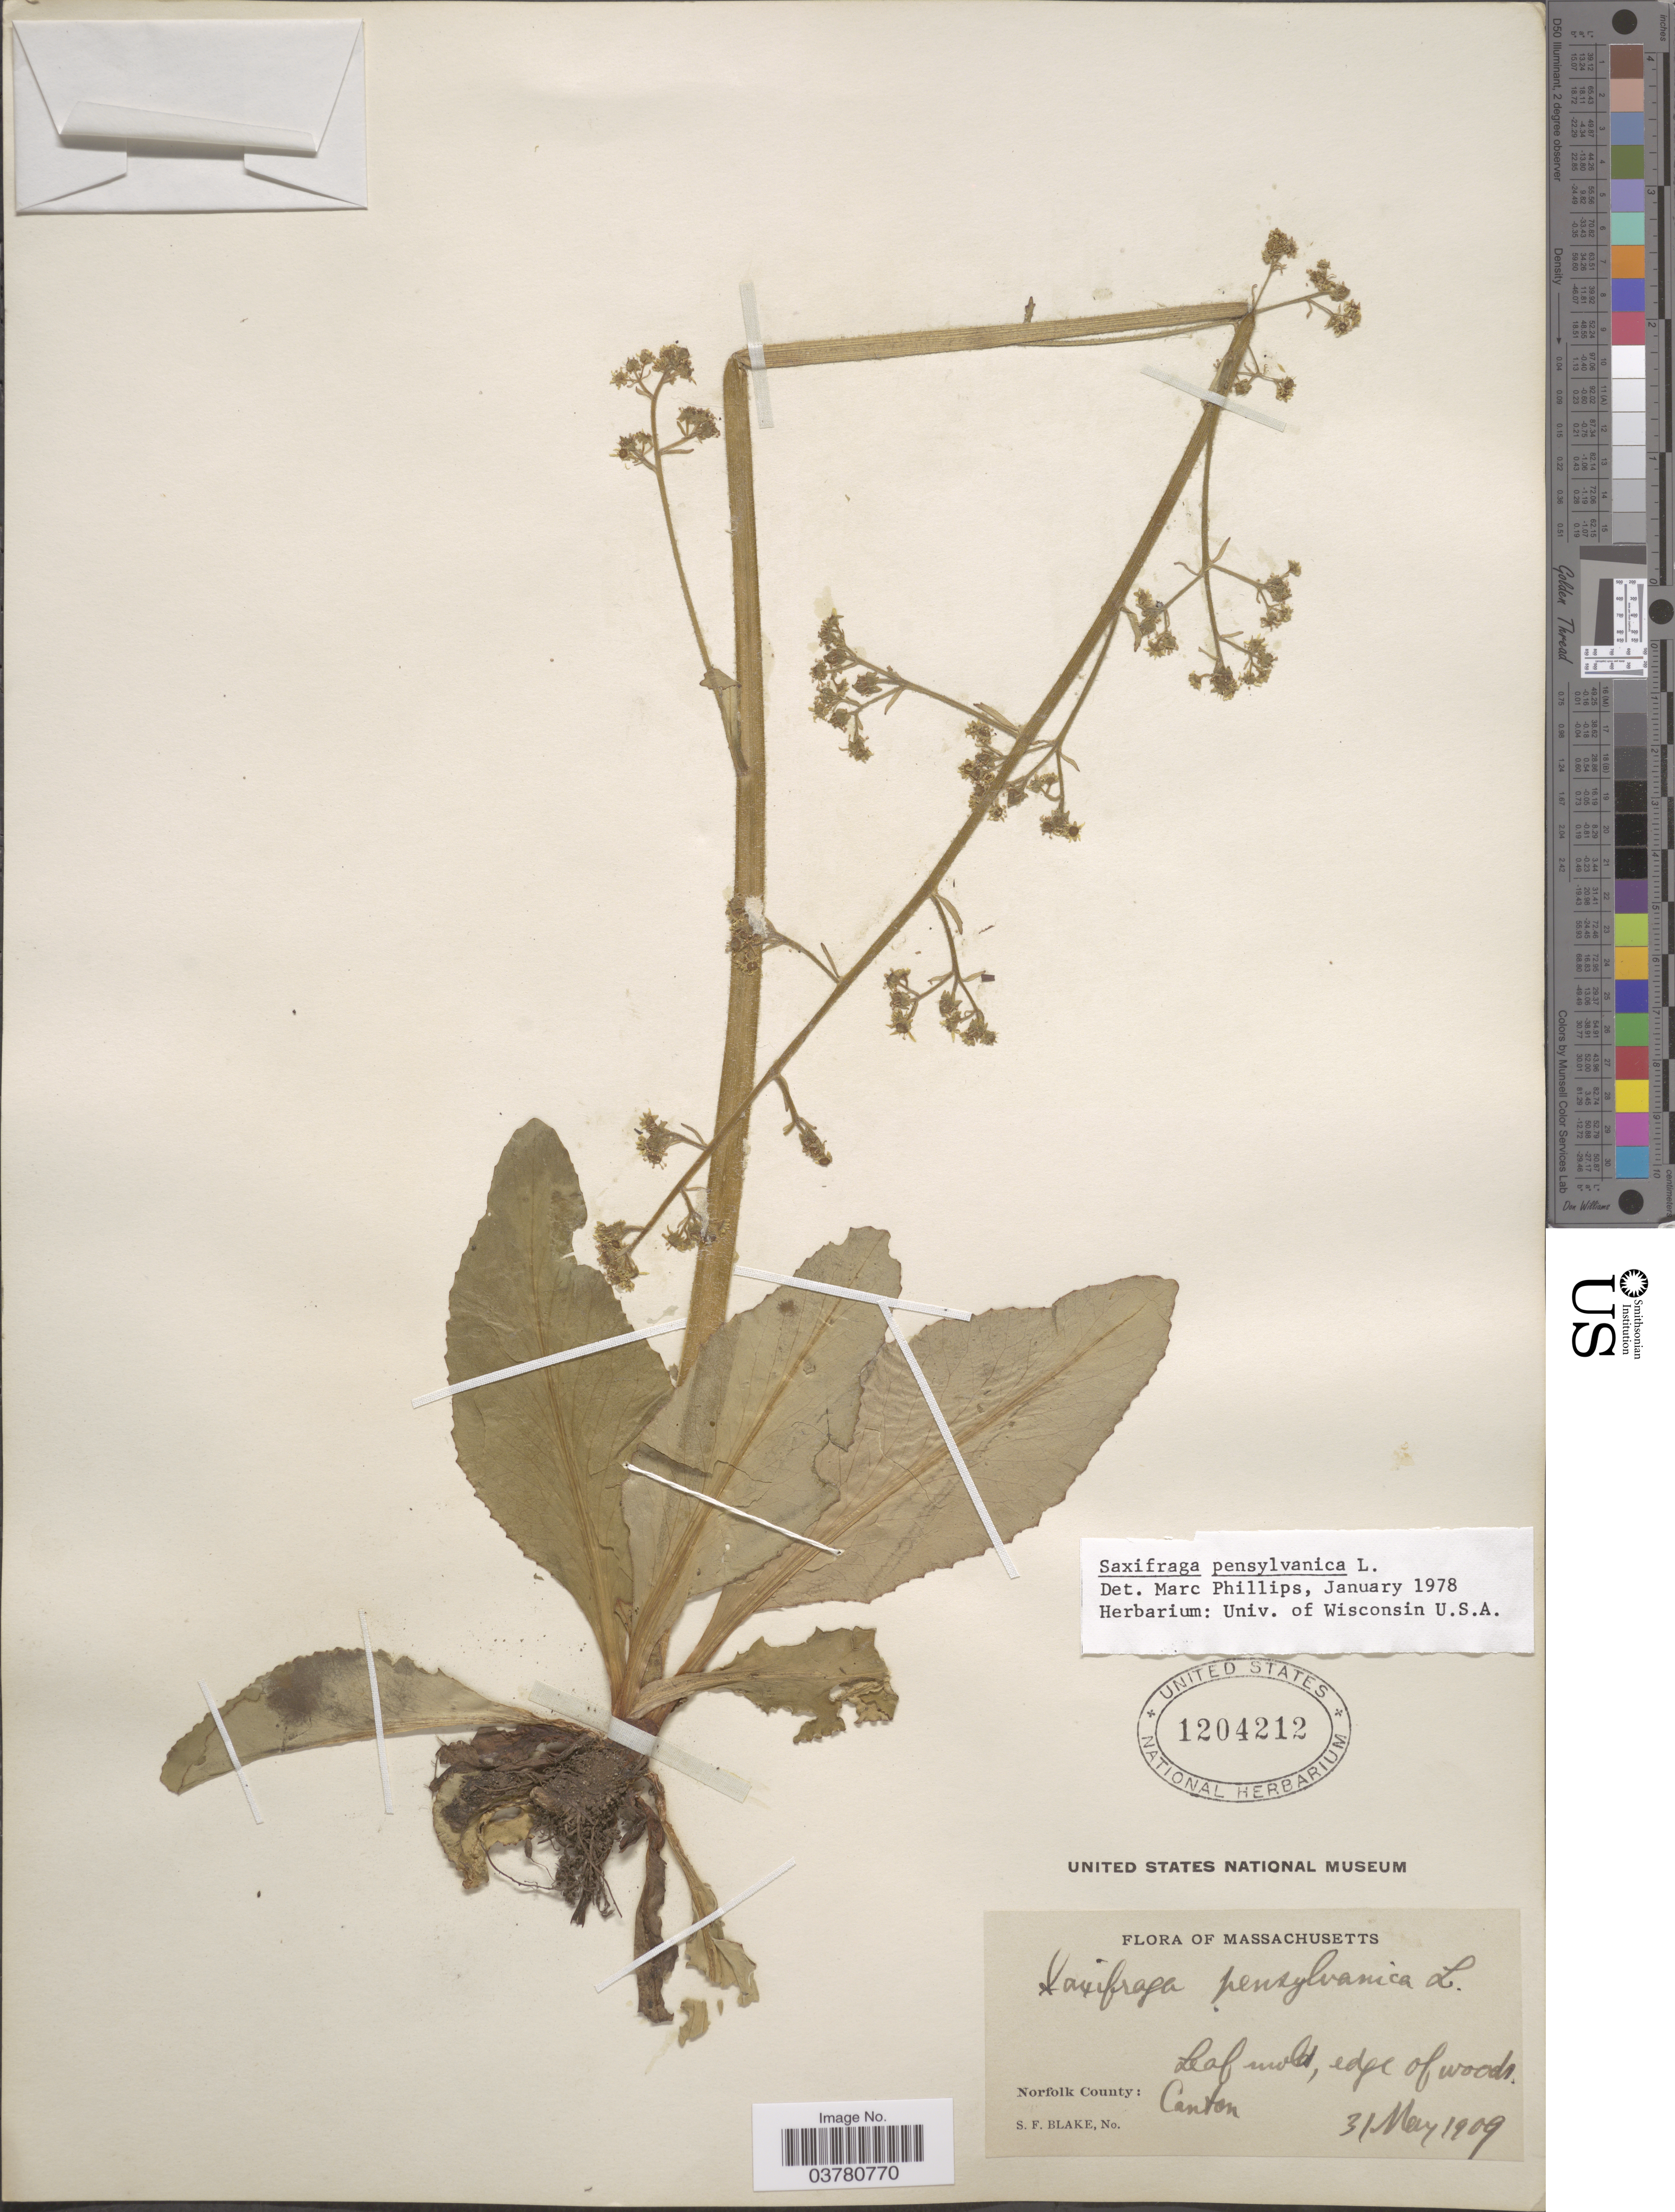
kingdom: Plantae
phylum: Tracheophyta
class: Magnoliopsida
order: Saxifragales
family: Saxifragaceae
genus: Micranthes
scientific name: Micranthes pensylvanica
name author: (L.) Haw.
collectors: S. Blake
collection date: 1909-05-31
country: United States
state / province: Massachusetts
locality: Norfolk County: Canton.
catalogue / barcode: US 1204212